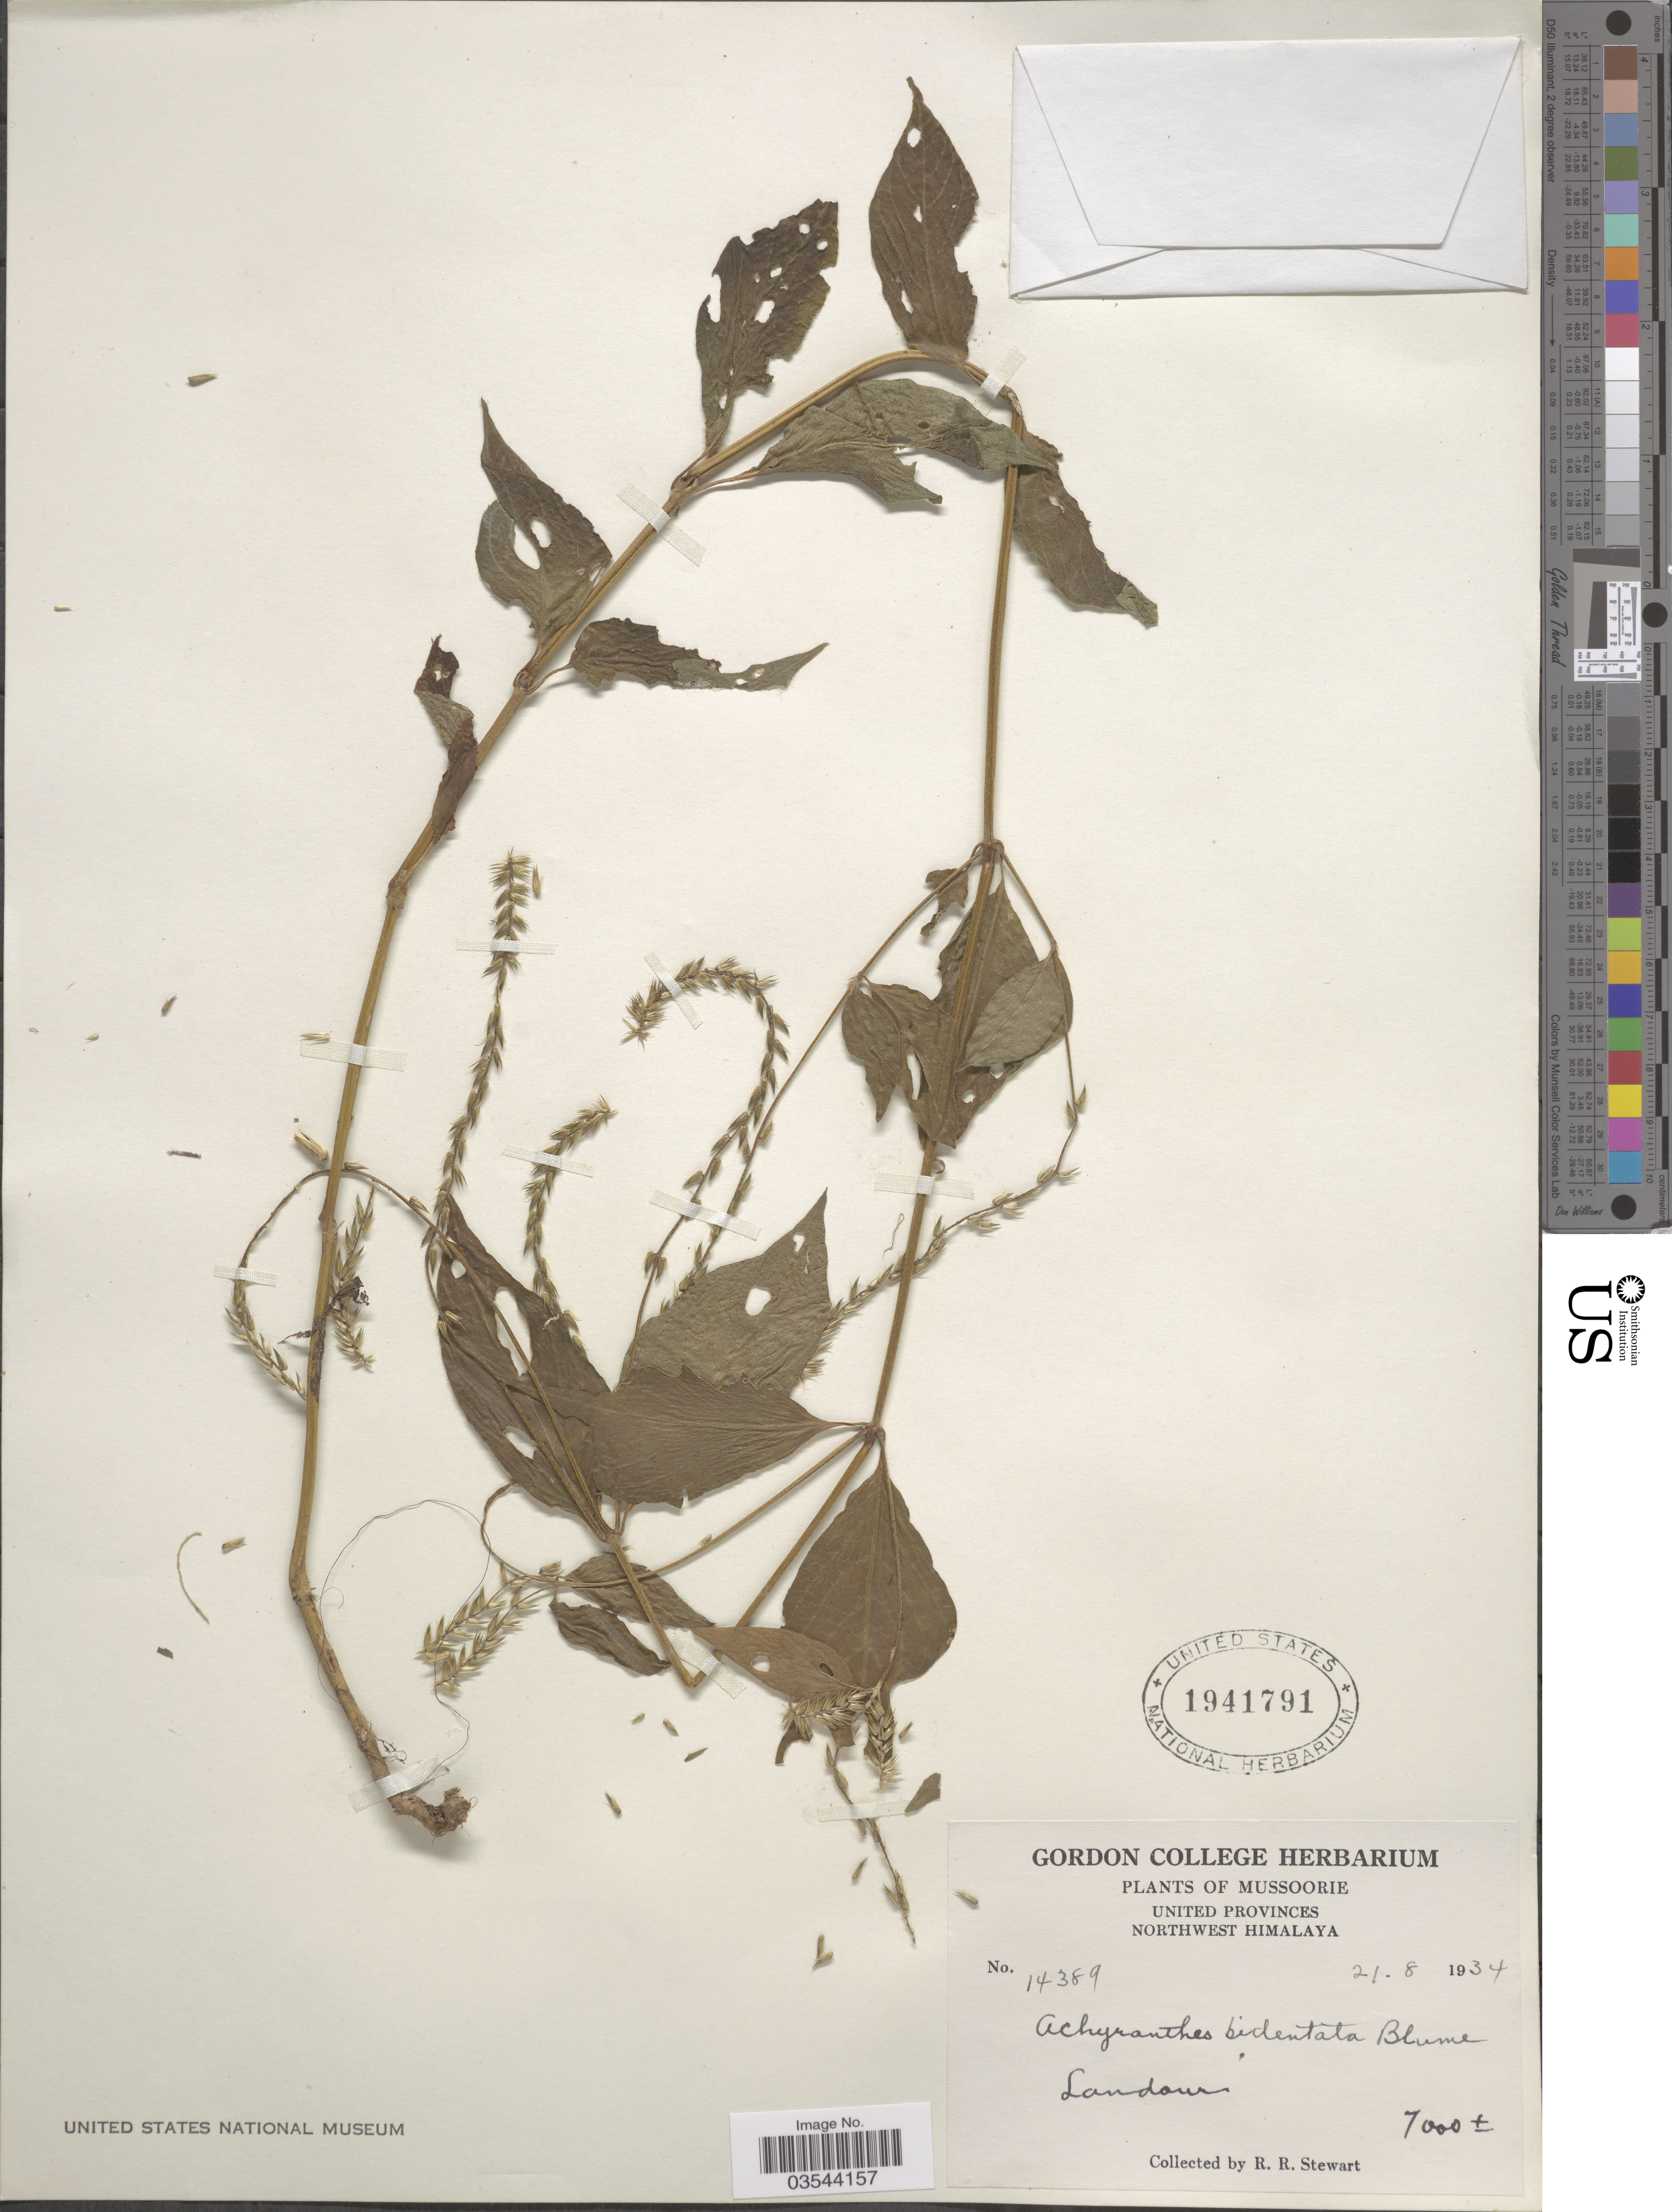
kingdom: Plantae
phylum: Tracheophyta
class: Magnoliopsida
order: Caryophyllales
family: Amaranthaceae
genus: Achyranthes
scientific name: Achyranthes bidentata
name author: Blume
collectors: R. Stewart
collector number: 14389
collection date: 1934-08-21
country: India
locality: Mussoorie. United Provinces. Northwest Himalaya. Landour.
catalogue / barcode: US 1941791